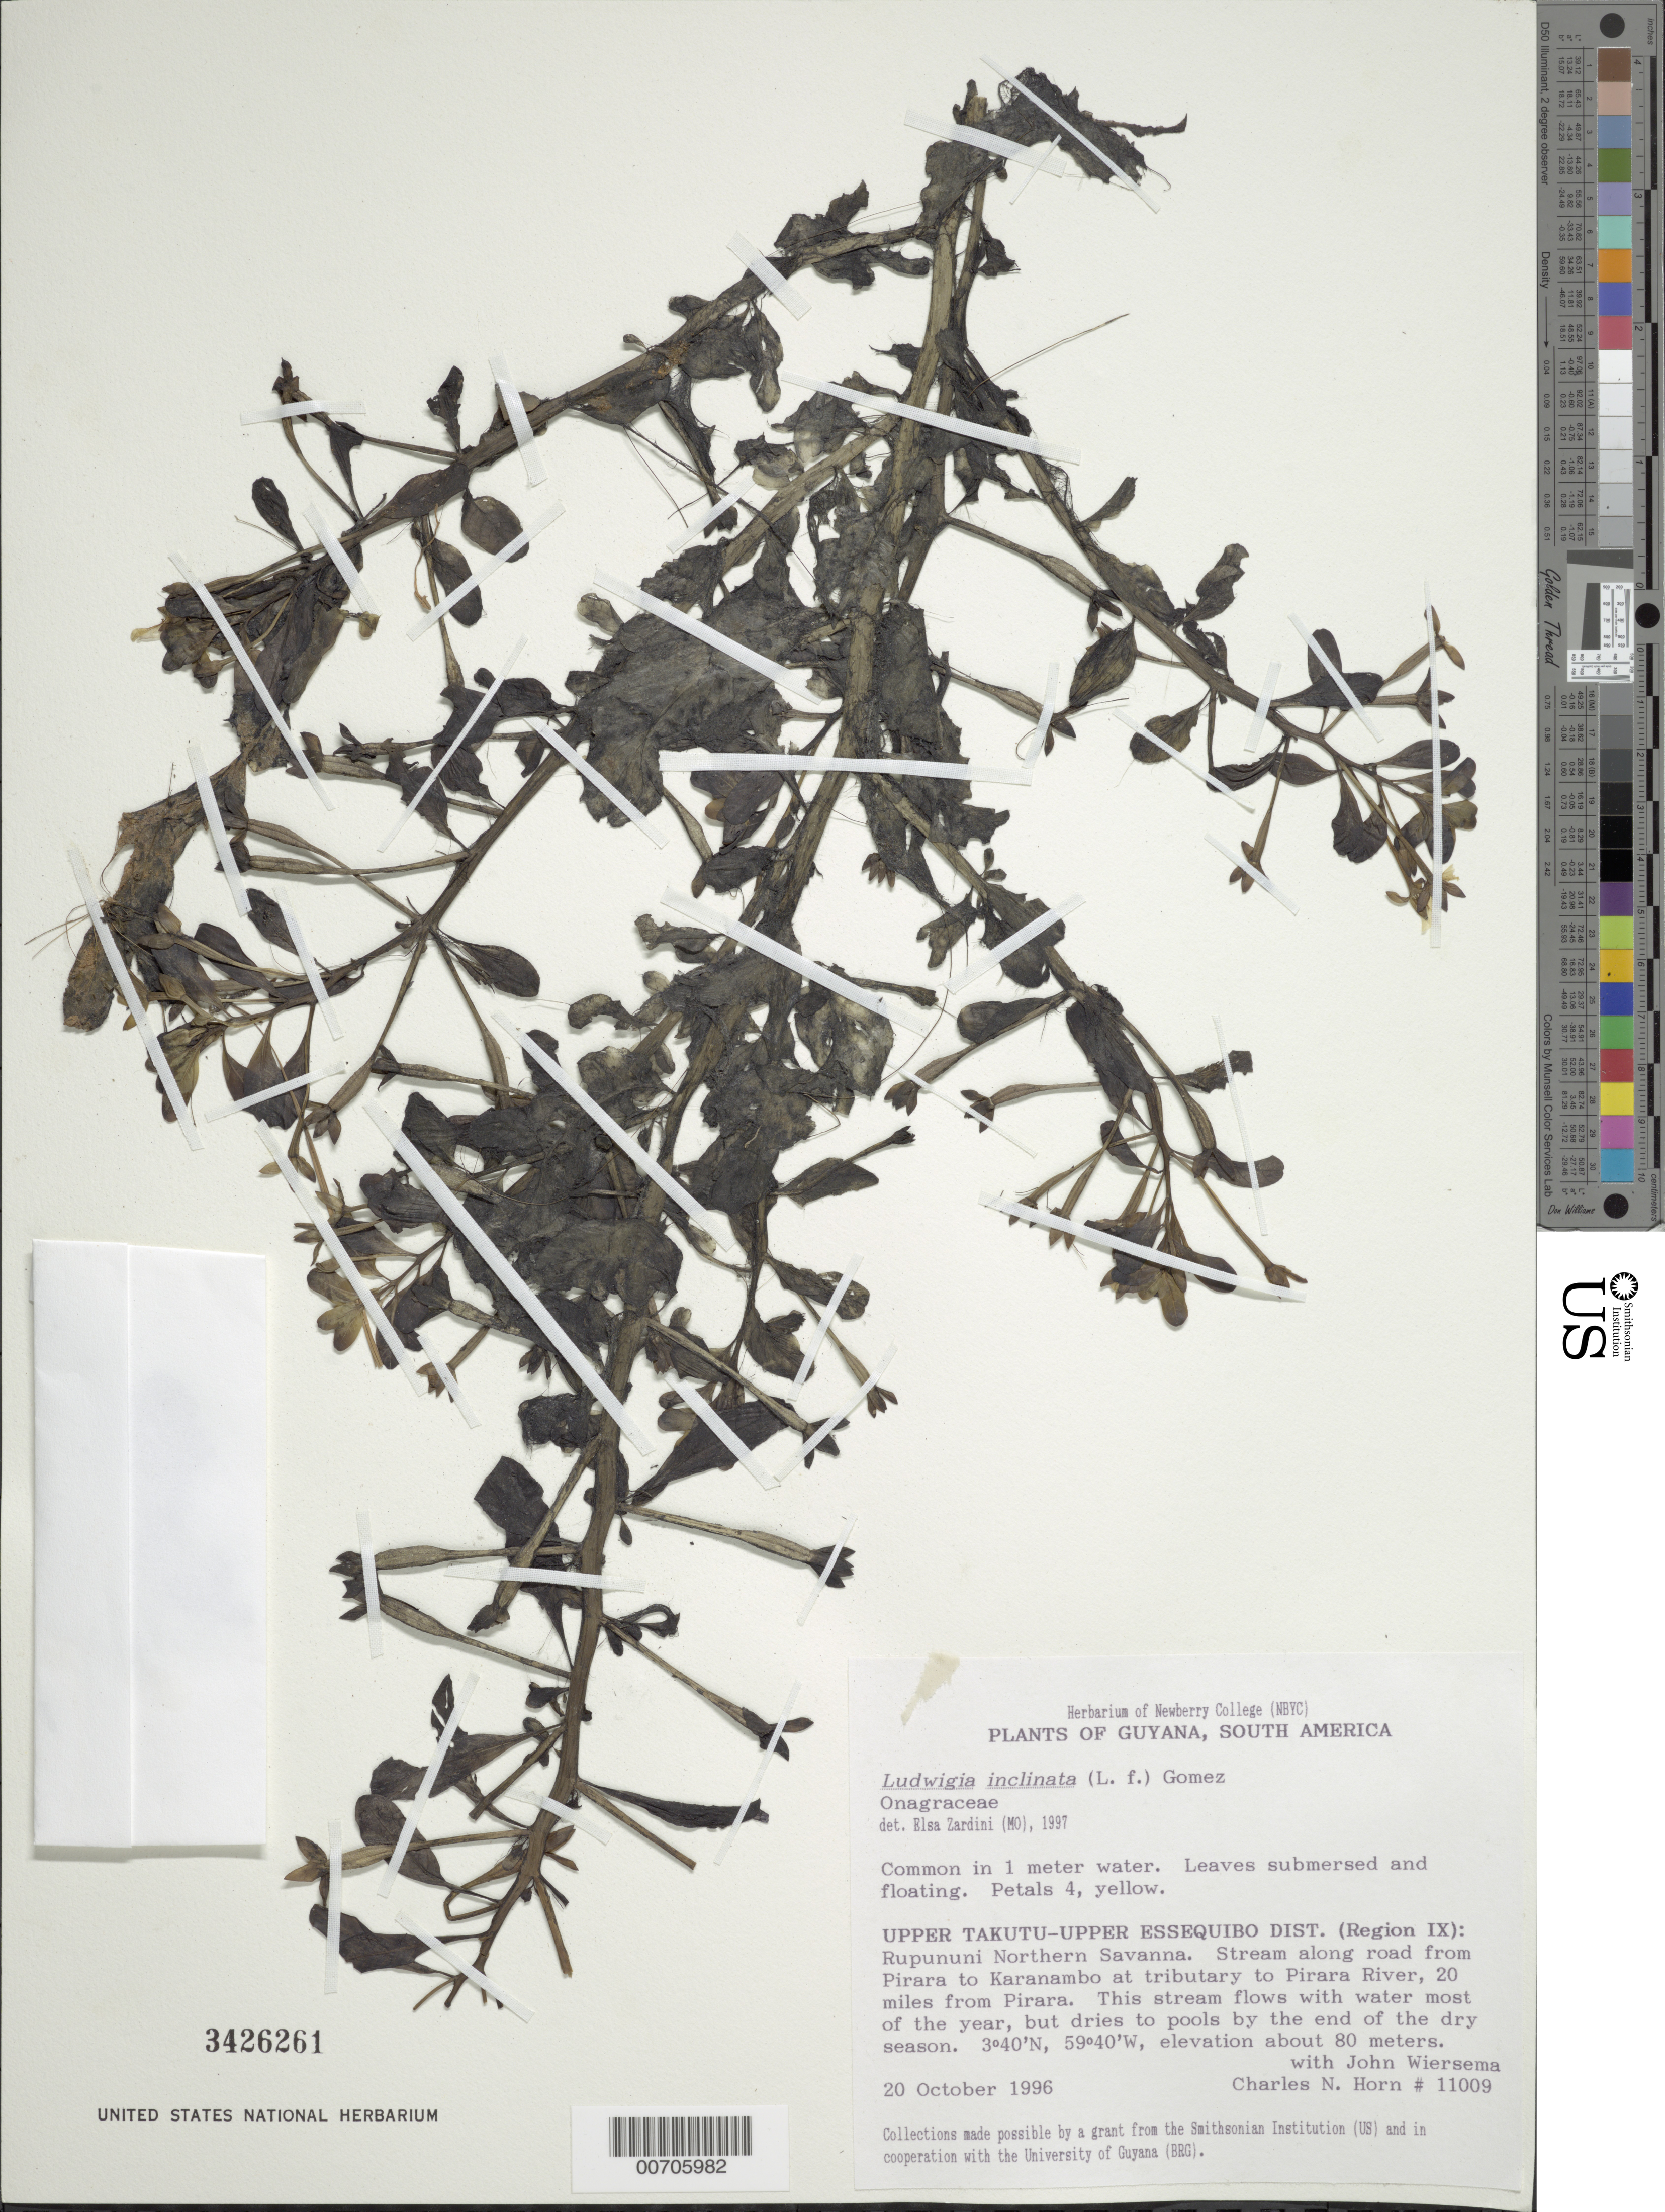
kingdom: Plantae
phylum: Tracheophyta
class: Magnoliopsida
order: Myrtales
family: Onagraceae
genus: Ludwigia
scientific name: Ludwigia inclinata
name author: (L. f.) M. Gómez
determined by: Zardini, E. M.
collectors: C. N. Horn & J. H. Wiersema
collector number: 11009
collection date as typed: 20-Oct-96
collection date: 1996-10-20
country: Guyana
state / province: U. Takutu-U. Essequibo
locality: Rupununi Northern Savanna, road from Pirara to Karanambo, 20 mi. from Pirara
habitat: Stream along road, in 1 m water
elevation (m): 80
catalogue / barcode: US 3426261